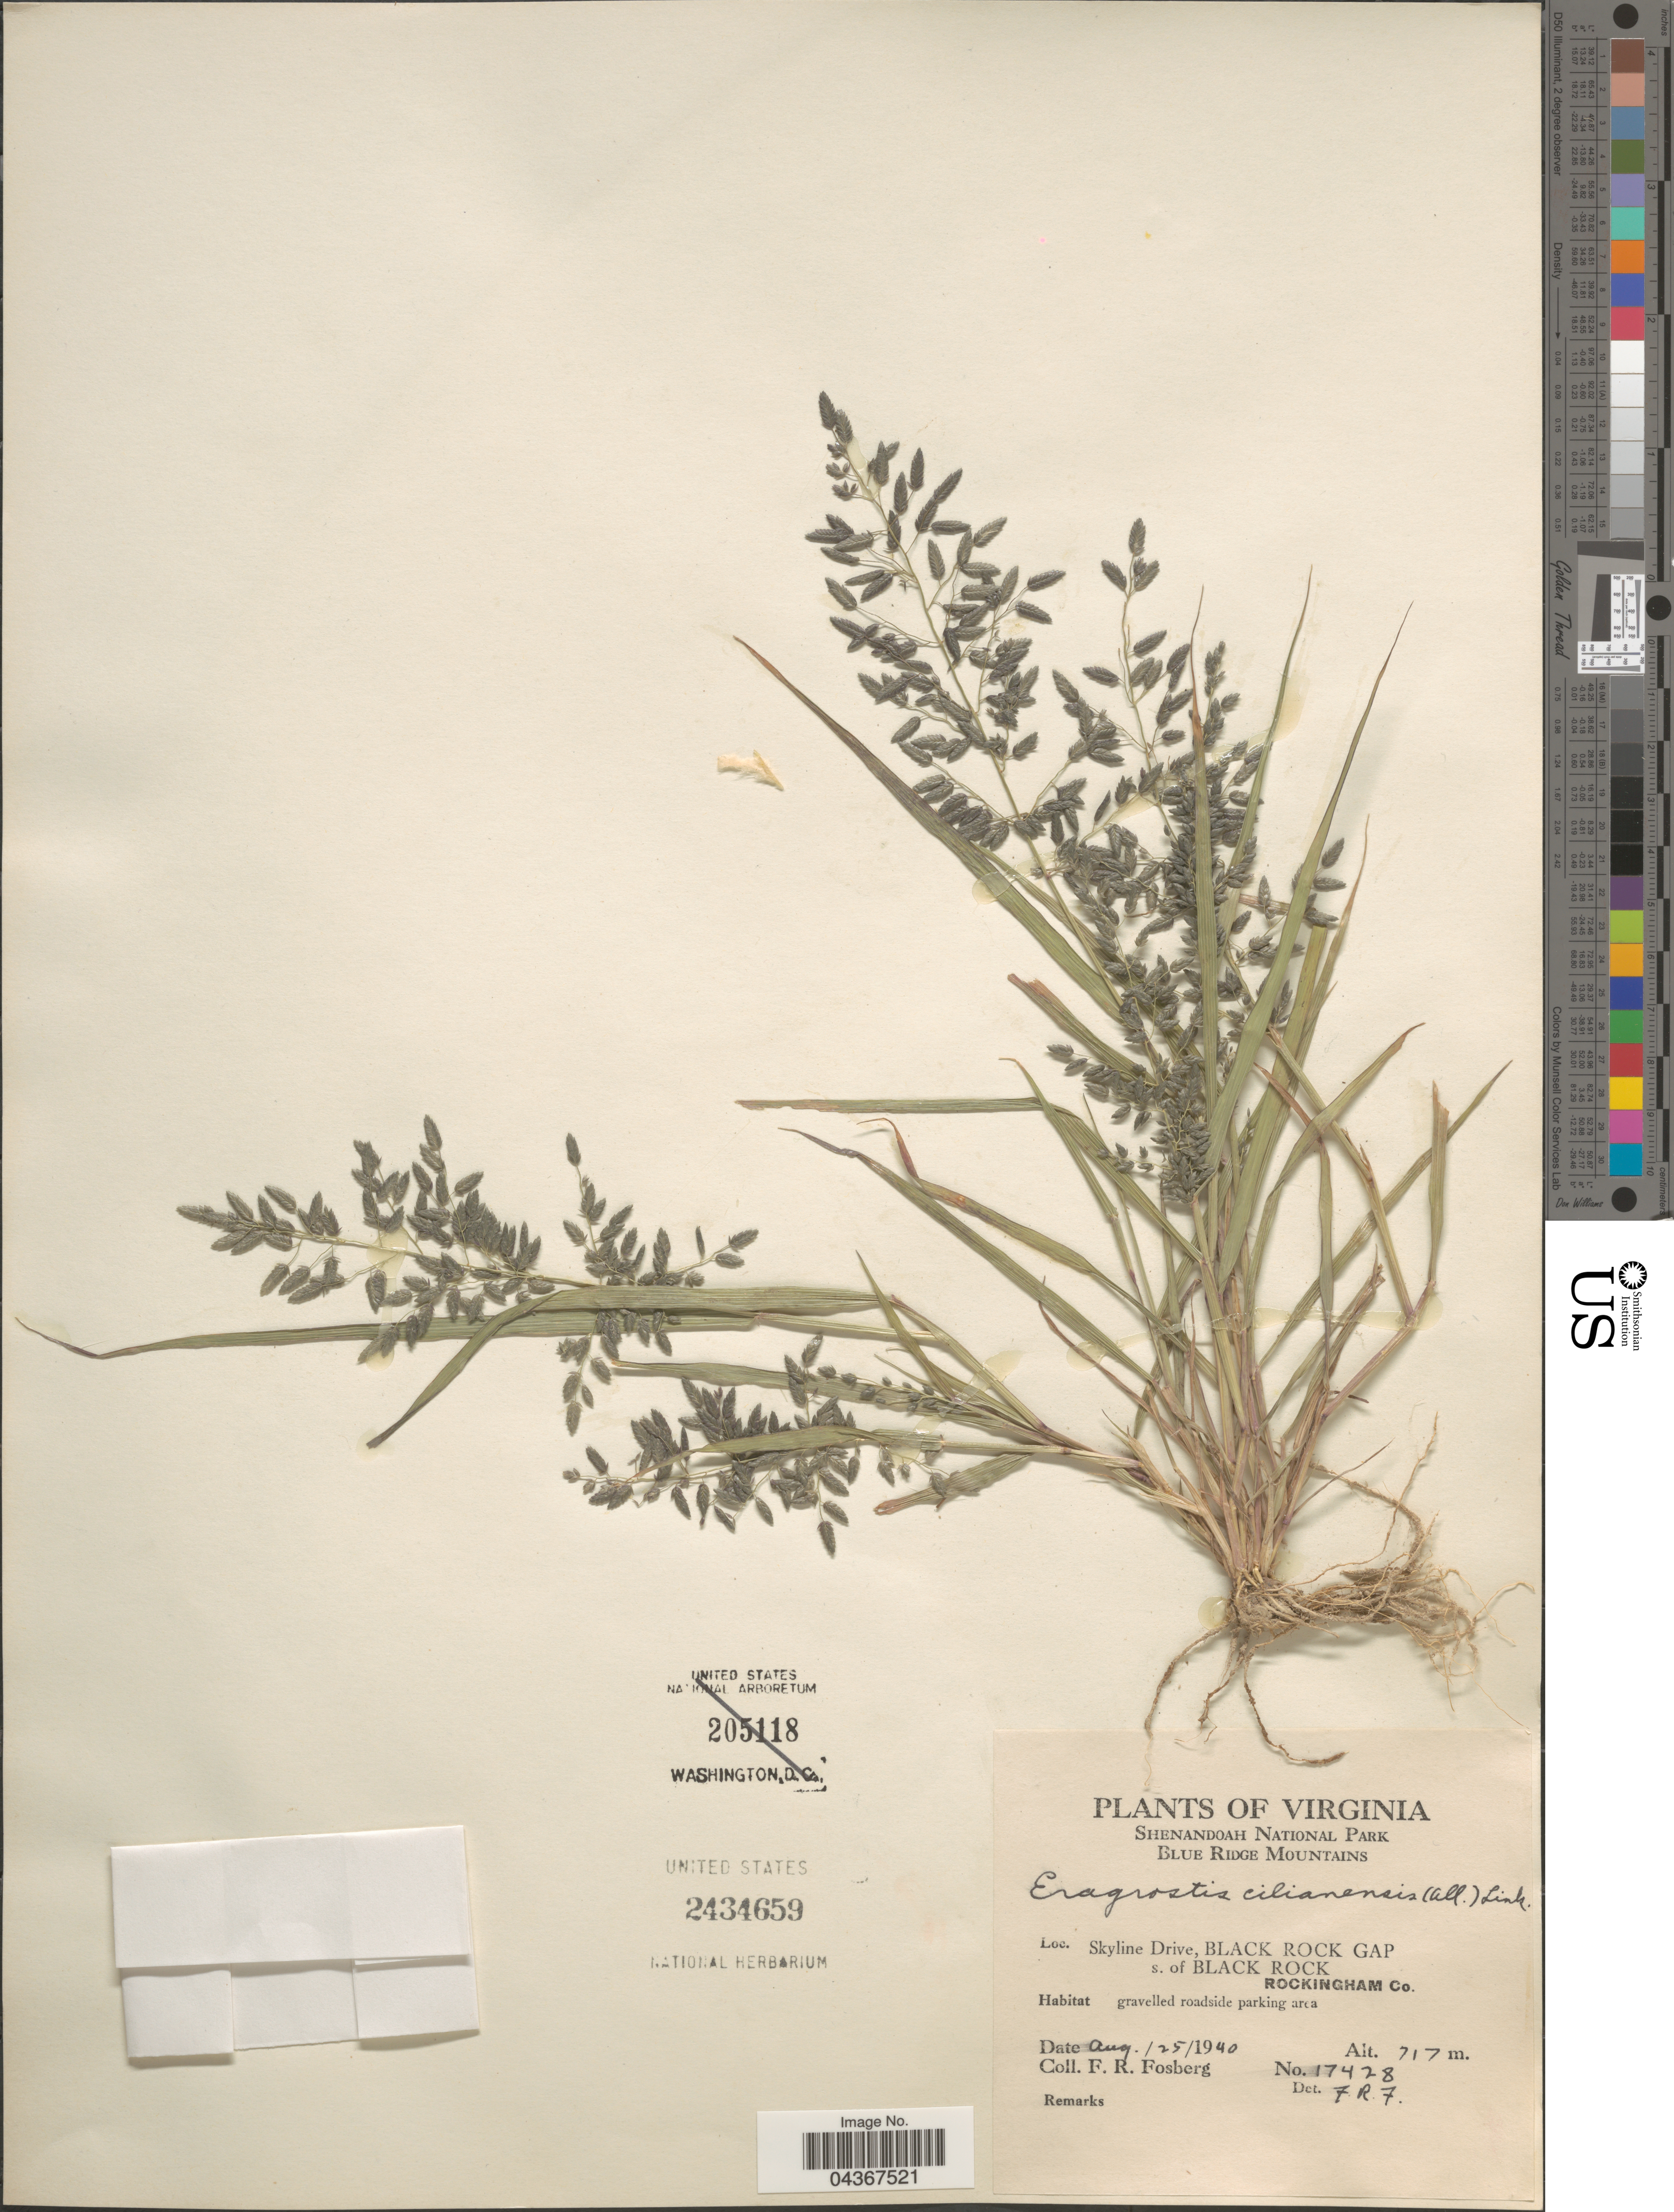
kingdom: Plantae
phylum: Tracheophyta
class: Liliopsida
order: Poales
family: Poaceae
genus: Eragrostis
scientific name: Eragrostis cilianensis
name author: (Bellardi) Vignolo ex Janch.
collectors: F. R. Fosberg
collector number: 17428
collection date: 1940-08-25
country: United States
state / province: Virginia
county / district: Rockingham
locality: Shenandoah National Park. Blue Ridge Mountains. Skyline Drive, Black Rock Gap s. of Black Rock. Rockingham Co. Gravelled roadside parking area.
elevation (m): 717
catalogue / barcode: US 2434659